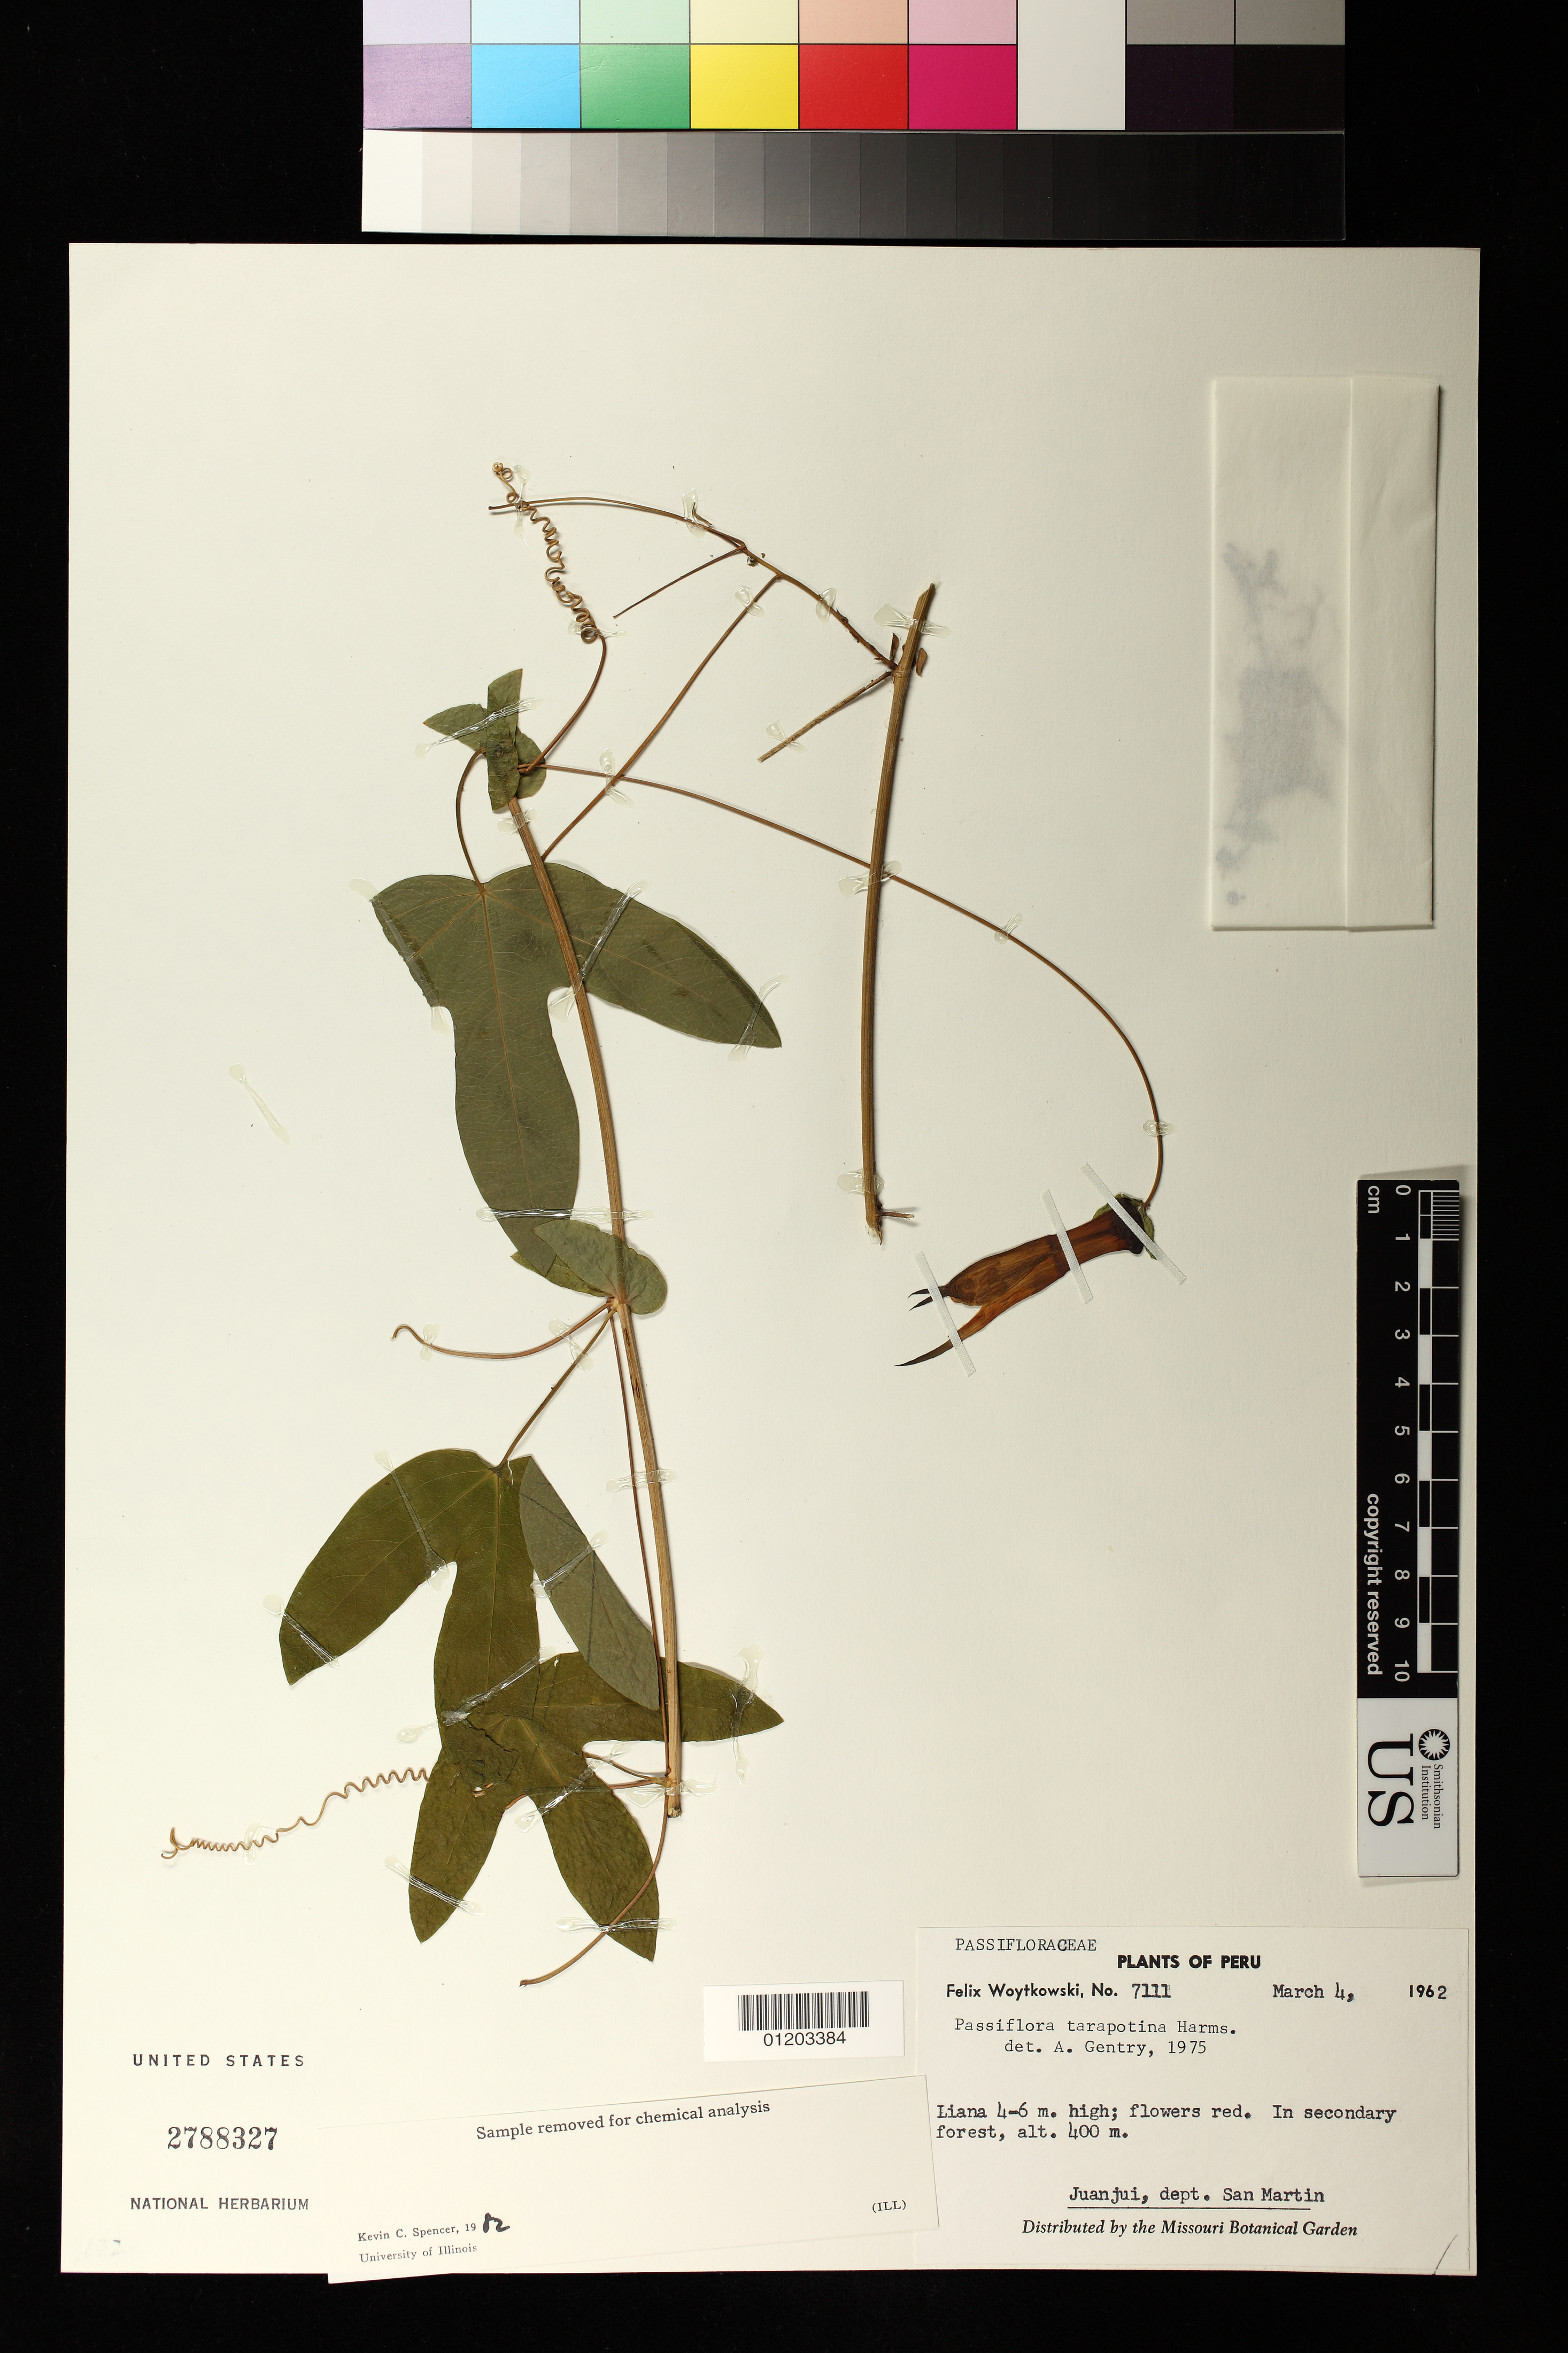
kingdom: Plantae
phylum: Tracheophyta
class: Magnoliopsida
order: Malpighiales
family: Passifloraceae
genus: Passiflora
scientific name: Passiflora tarapotina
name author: Harms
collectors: F. Woytkowski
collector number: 7111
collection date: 1962-03-04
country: Peru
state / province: San Martín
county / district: Mariscal Cáceres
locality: In secondary forest. Juanjuí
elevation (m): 400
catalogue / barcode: US 2788327